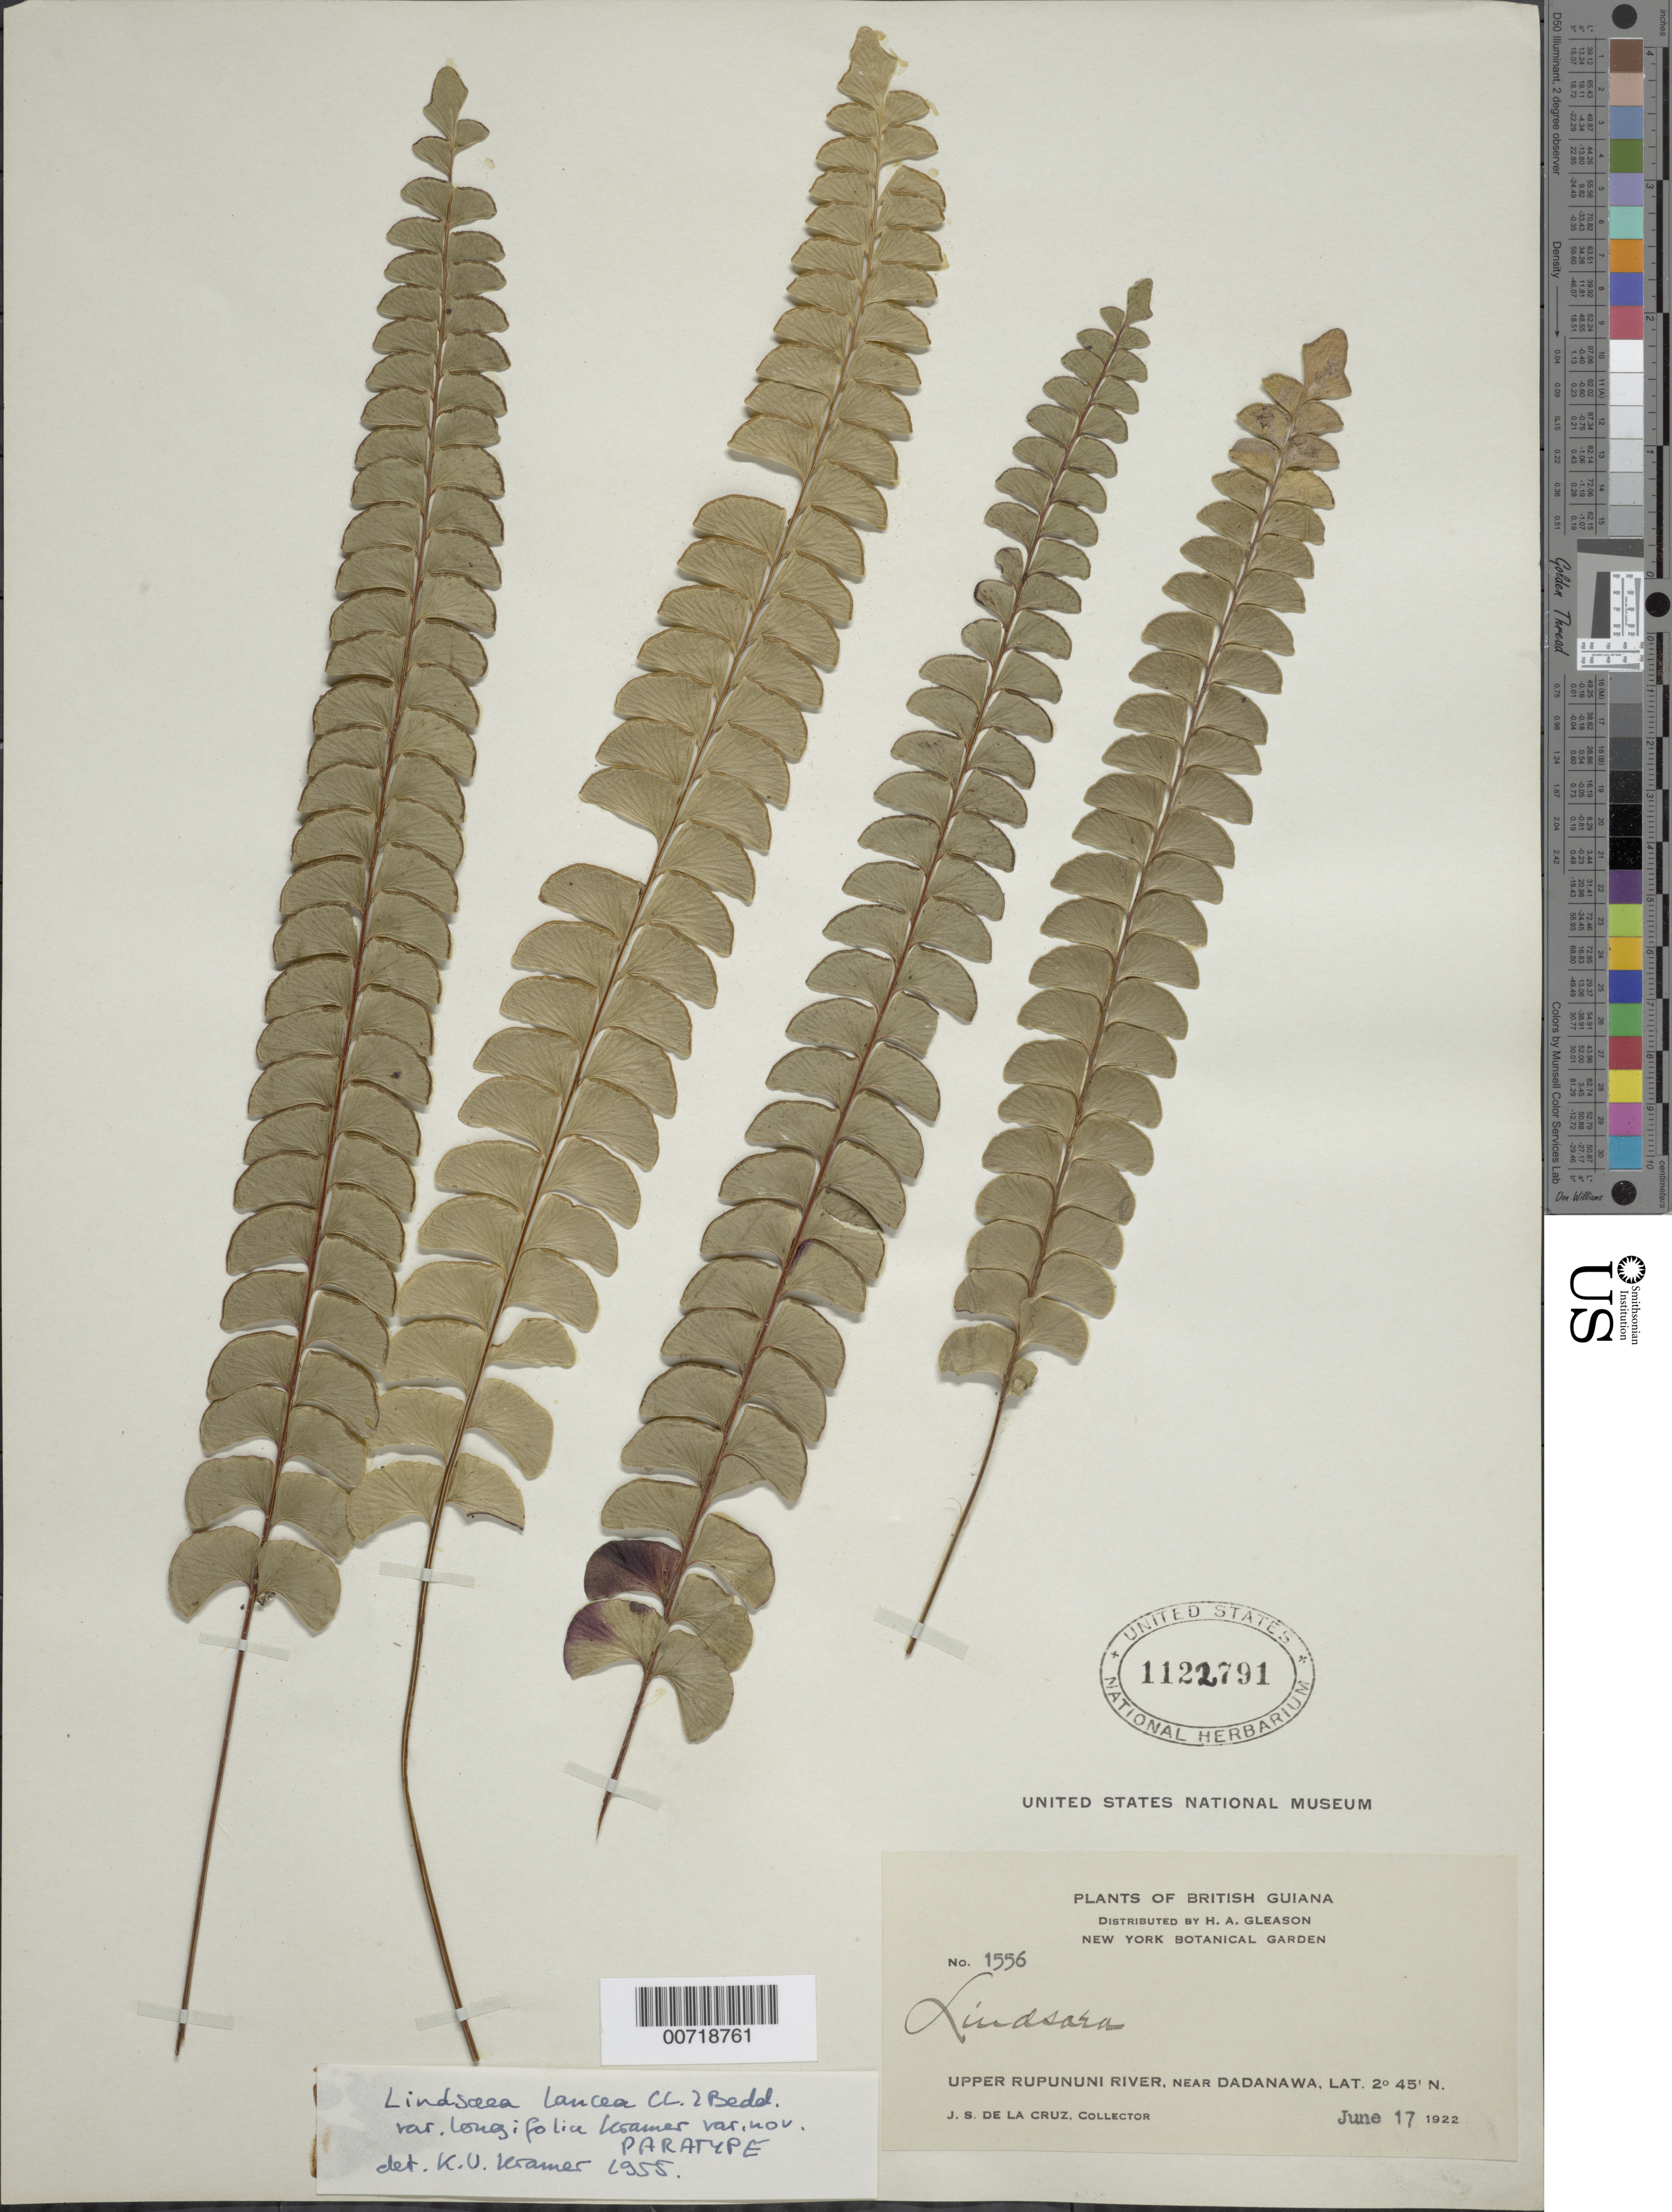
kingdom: Plantae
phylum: Tracheophyta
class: Polypodiopsida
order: Polypodiales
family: Lindsaeaceae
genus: Lindsaea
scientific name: Lindsaea lancea var. elatior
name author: (Kunze) K.U. Kramer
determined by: Kramer, K. U.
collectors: J. S. de la Cruz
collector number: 1556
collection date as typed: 17-Jun-22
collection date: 1922-06-17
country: Guyana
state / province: U. Takutu-U. Essequibo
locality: Dadanawa, vic., upper Rupununi R.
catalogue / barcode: US 1122791